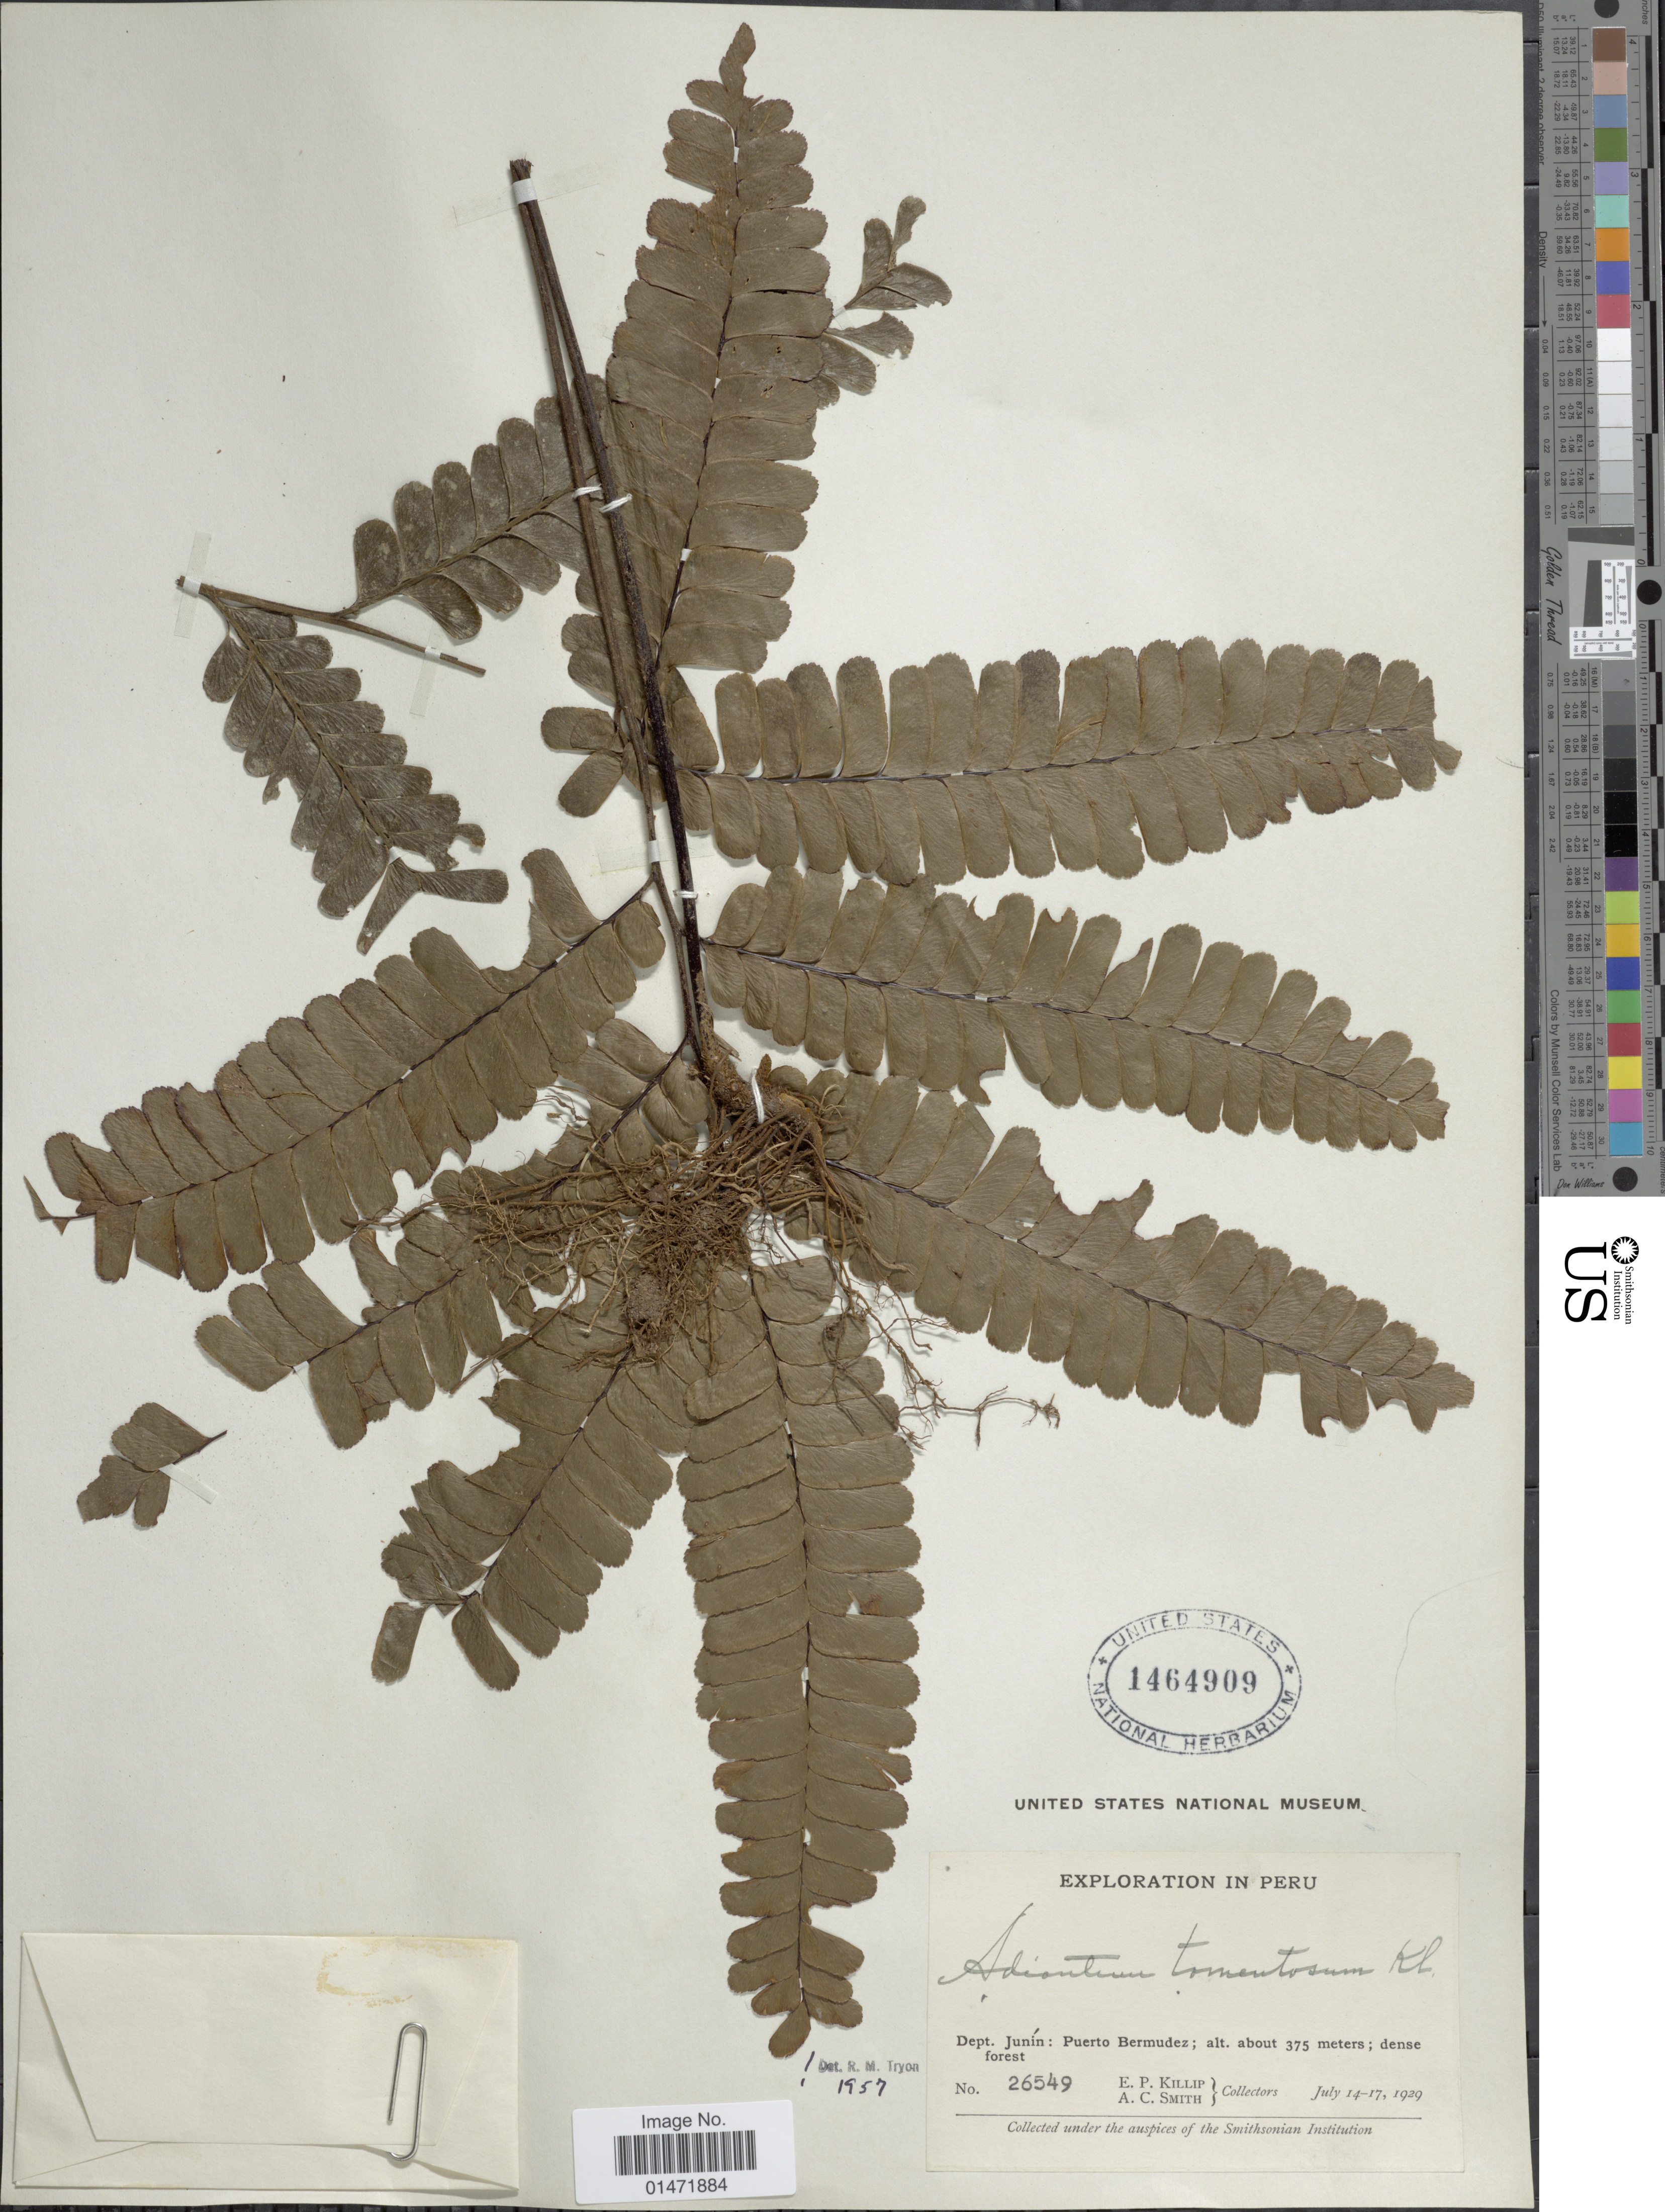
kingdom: Plantae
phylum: Tracheophyta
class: Polypodiopsida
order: Polypodiales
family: Pteridaceae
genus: Adiantum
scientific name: Adiantum tomentosum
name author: Klotzsch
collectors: E. P. Killip & A. C. Smith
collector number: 26549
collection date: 1929-07-14/1929-07-17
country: Peru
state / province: Junín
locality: Puerto Bermudez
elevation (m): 375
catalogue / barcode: US 1464909